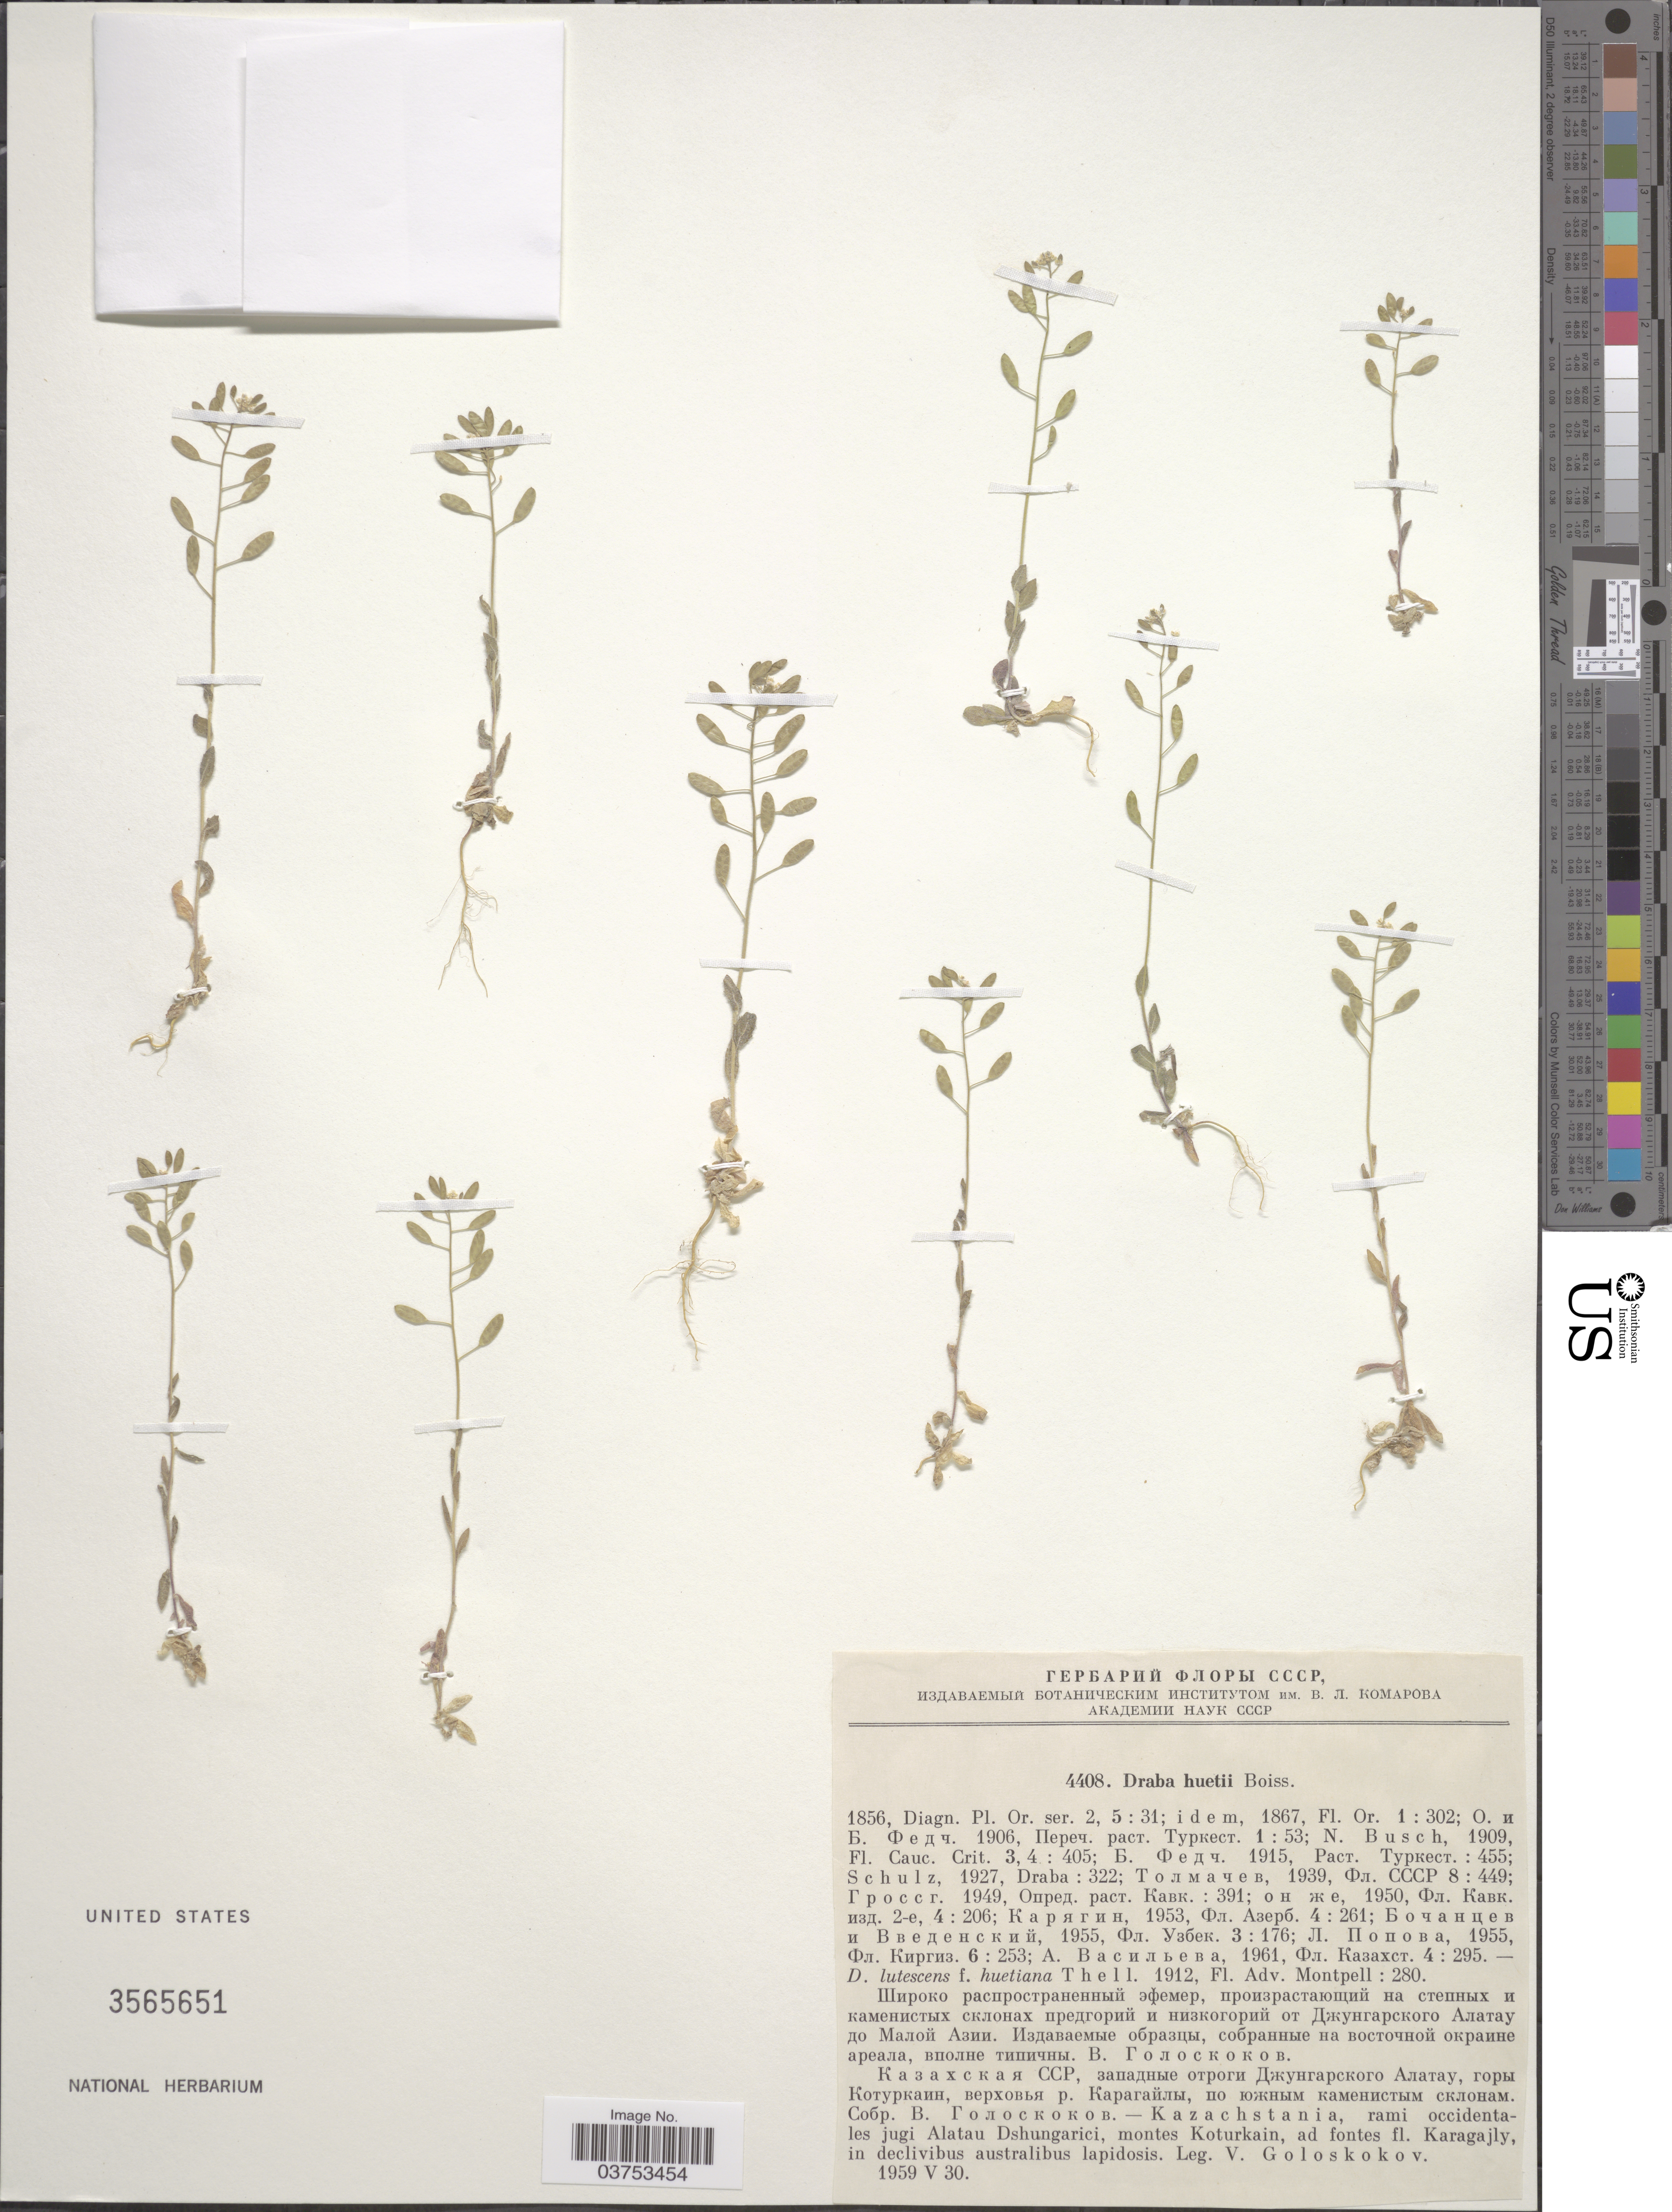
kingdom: Plantae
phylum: Tracheophyta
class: Magnoliopsida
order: Brassicales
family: Brassicaceae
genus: Draba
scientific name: Draba huetii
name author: Boiss.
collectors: V. P. Goloskokov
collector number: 4408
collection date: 1959-05-30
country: Kazakhstan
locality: Kazachstania, rami occidentales jugi Alatau Dshungarici, montes Koturkain, ad fontes fl. Karagajly, in declivibus australibus lapidosis.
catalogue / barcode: US 3565651